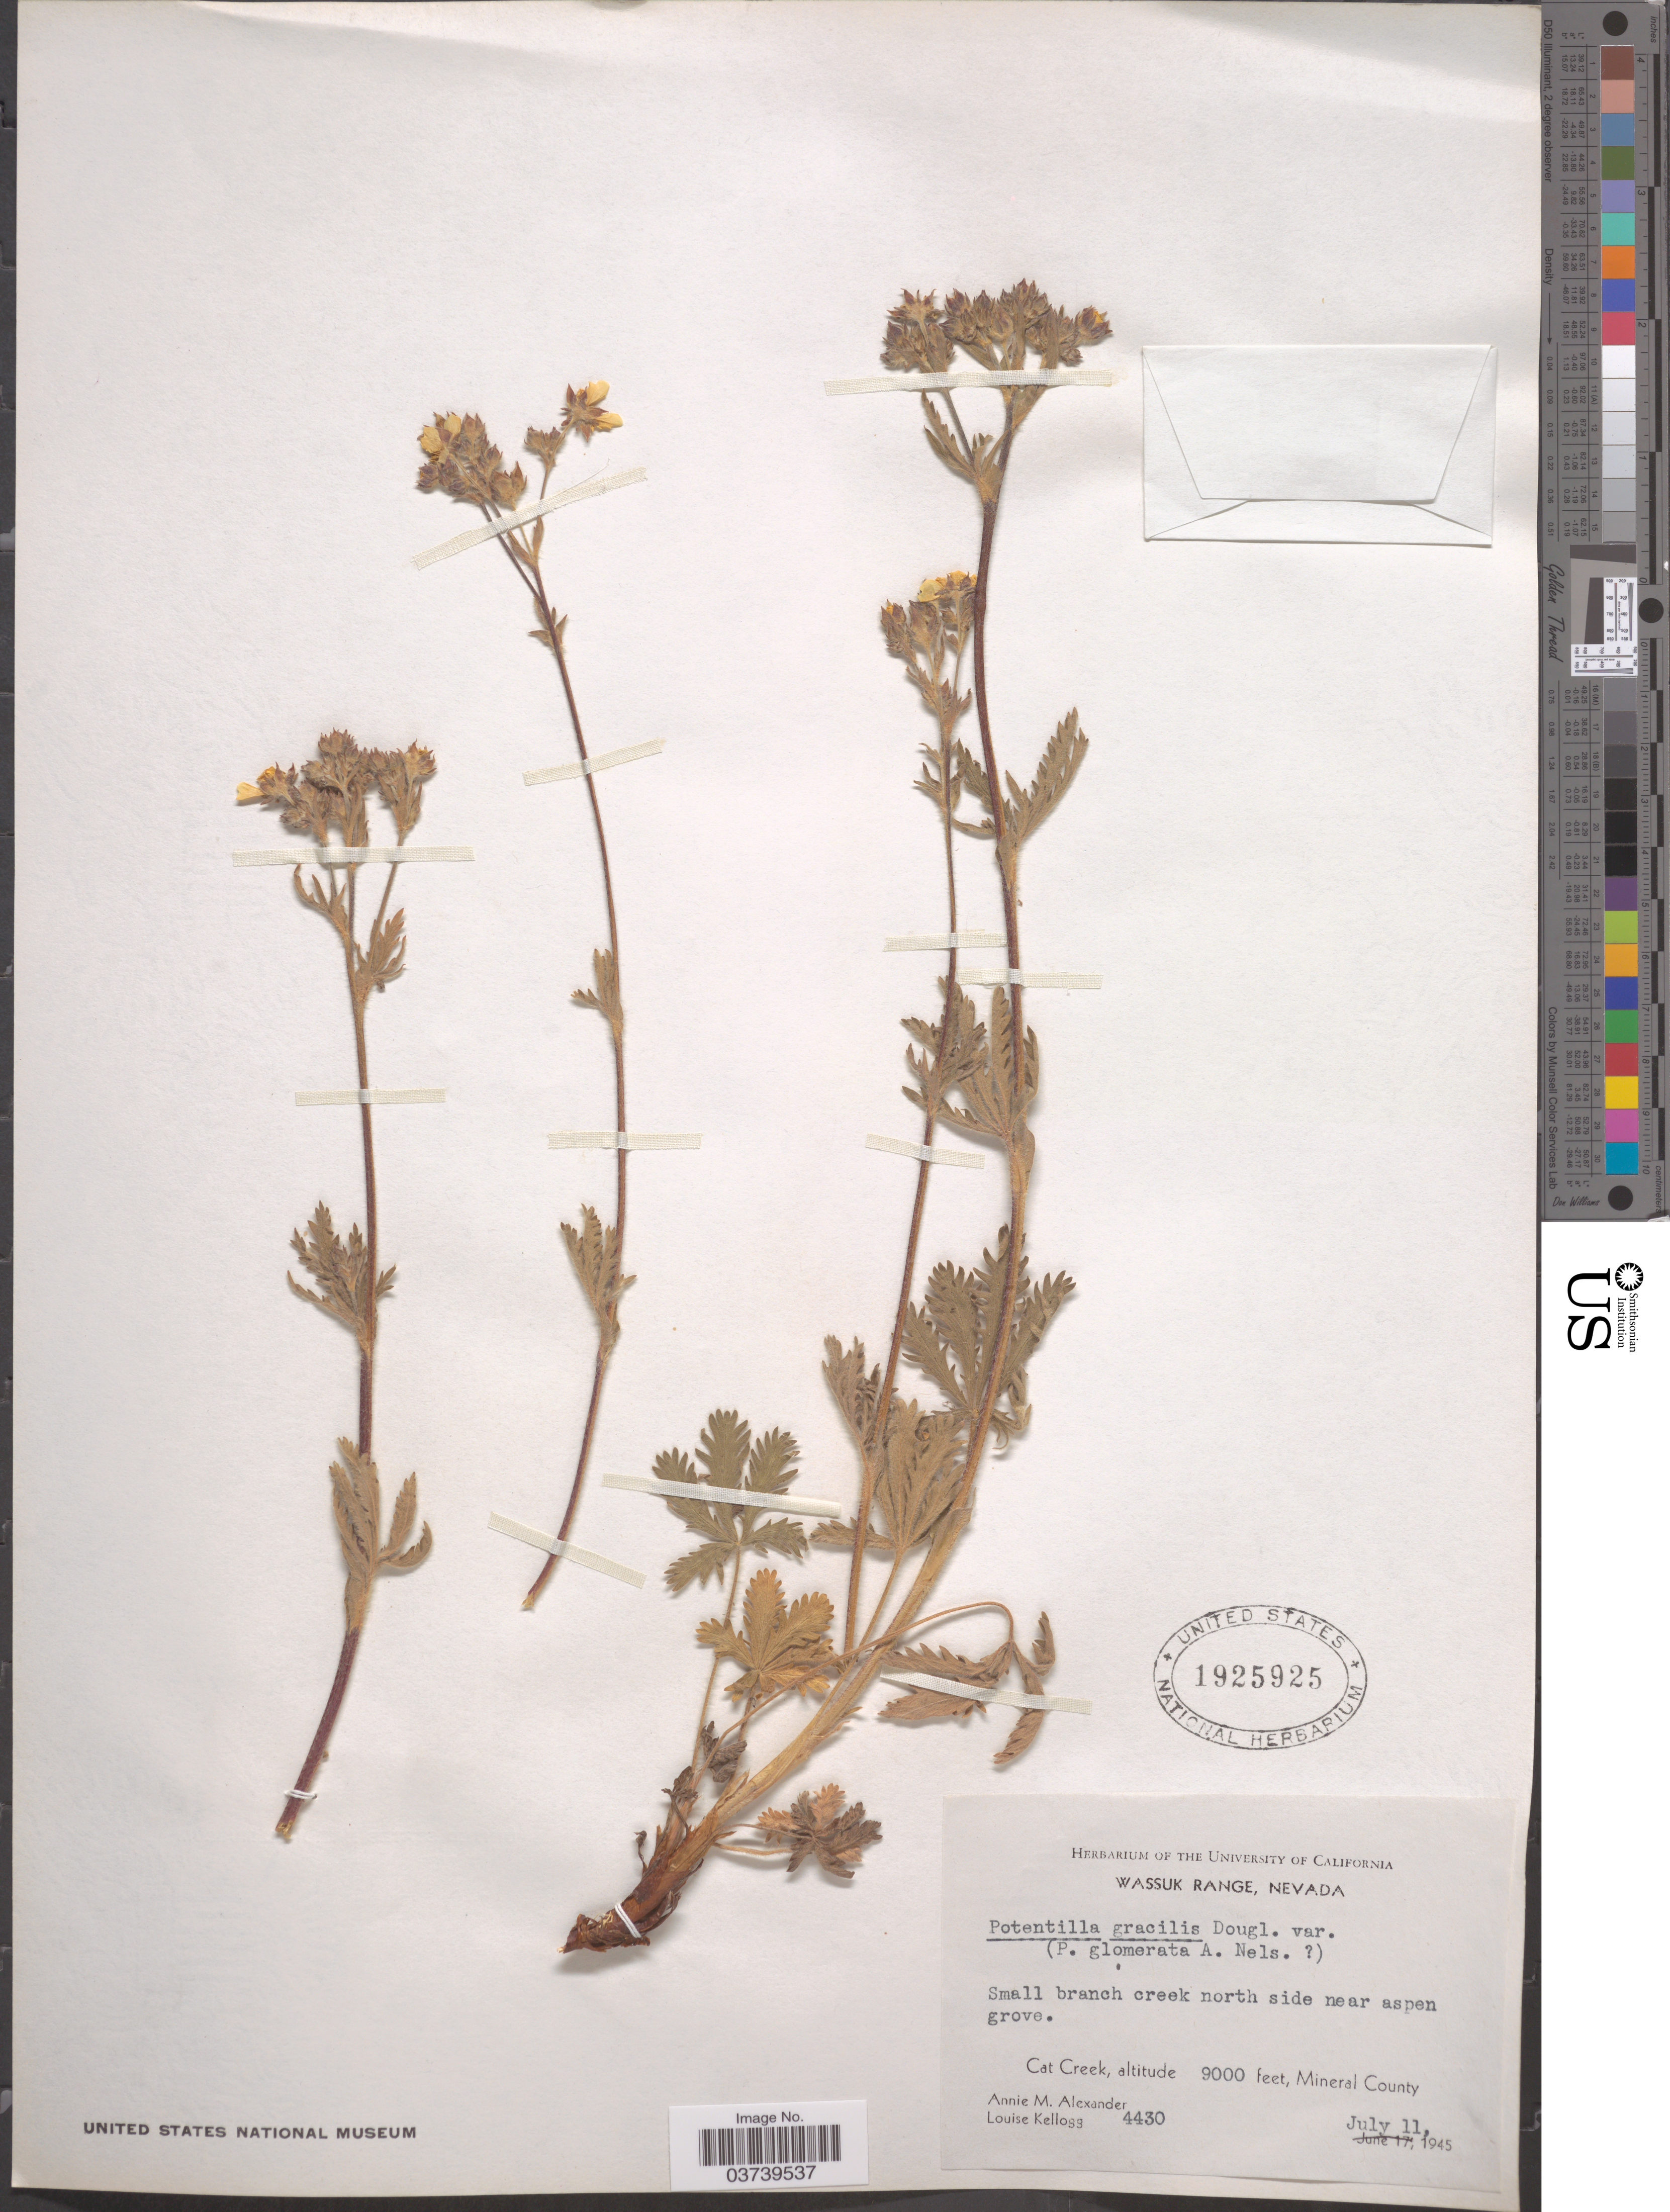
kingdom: Plantae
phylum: Tracheophyta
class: Magnoliopsida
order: Rosales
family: Rosaceae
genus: Potentilla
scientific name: Potentilla gracilis var. fastigiata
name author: (Nutt.) S. Watson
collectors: A. M. Alexander & L. Kellogg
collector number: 4430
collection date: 1945-07-11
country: United States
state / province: Nevada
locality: Wassuk Range. Cat Creek, Mineral County.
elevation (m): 2743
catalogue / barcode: US 1925925